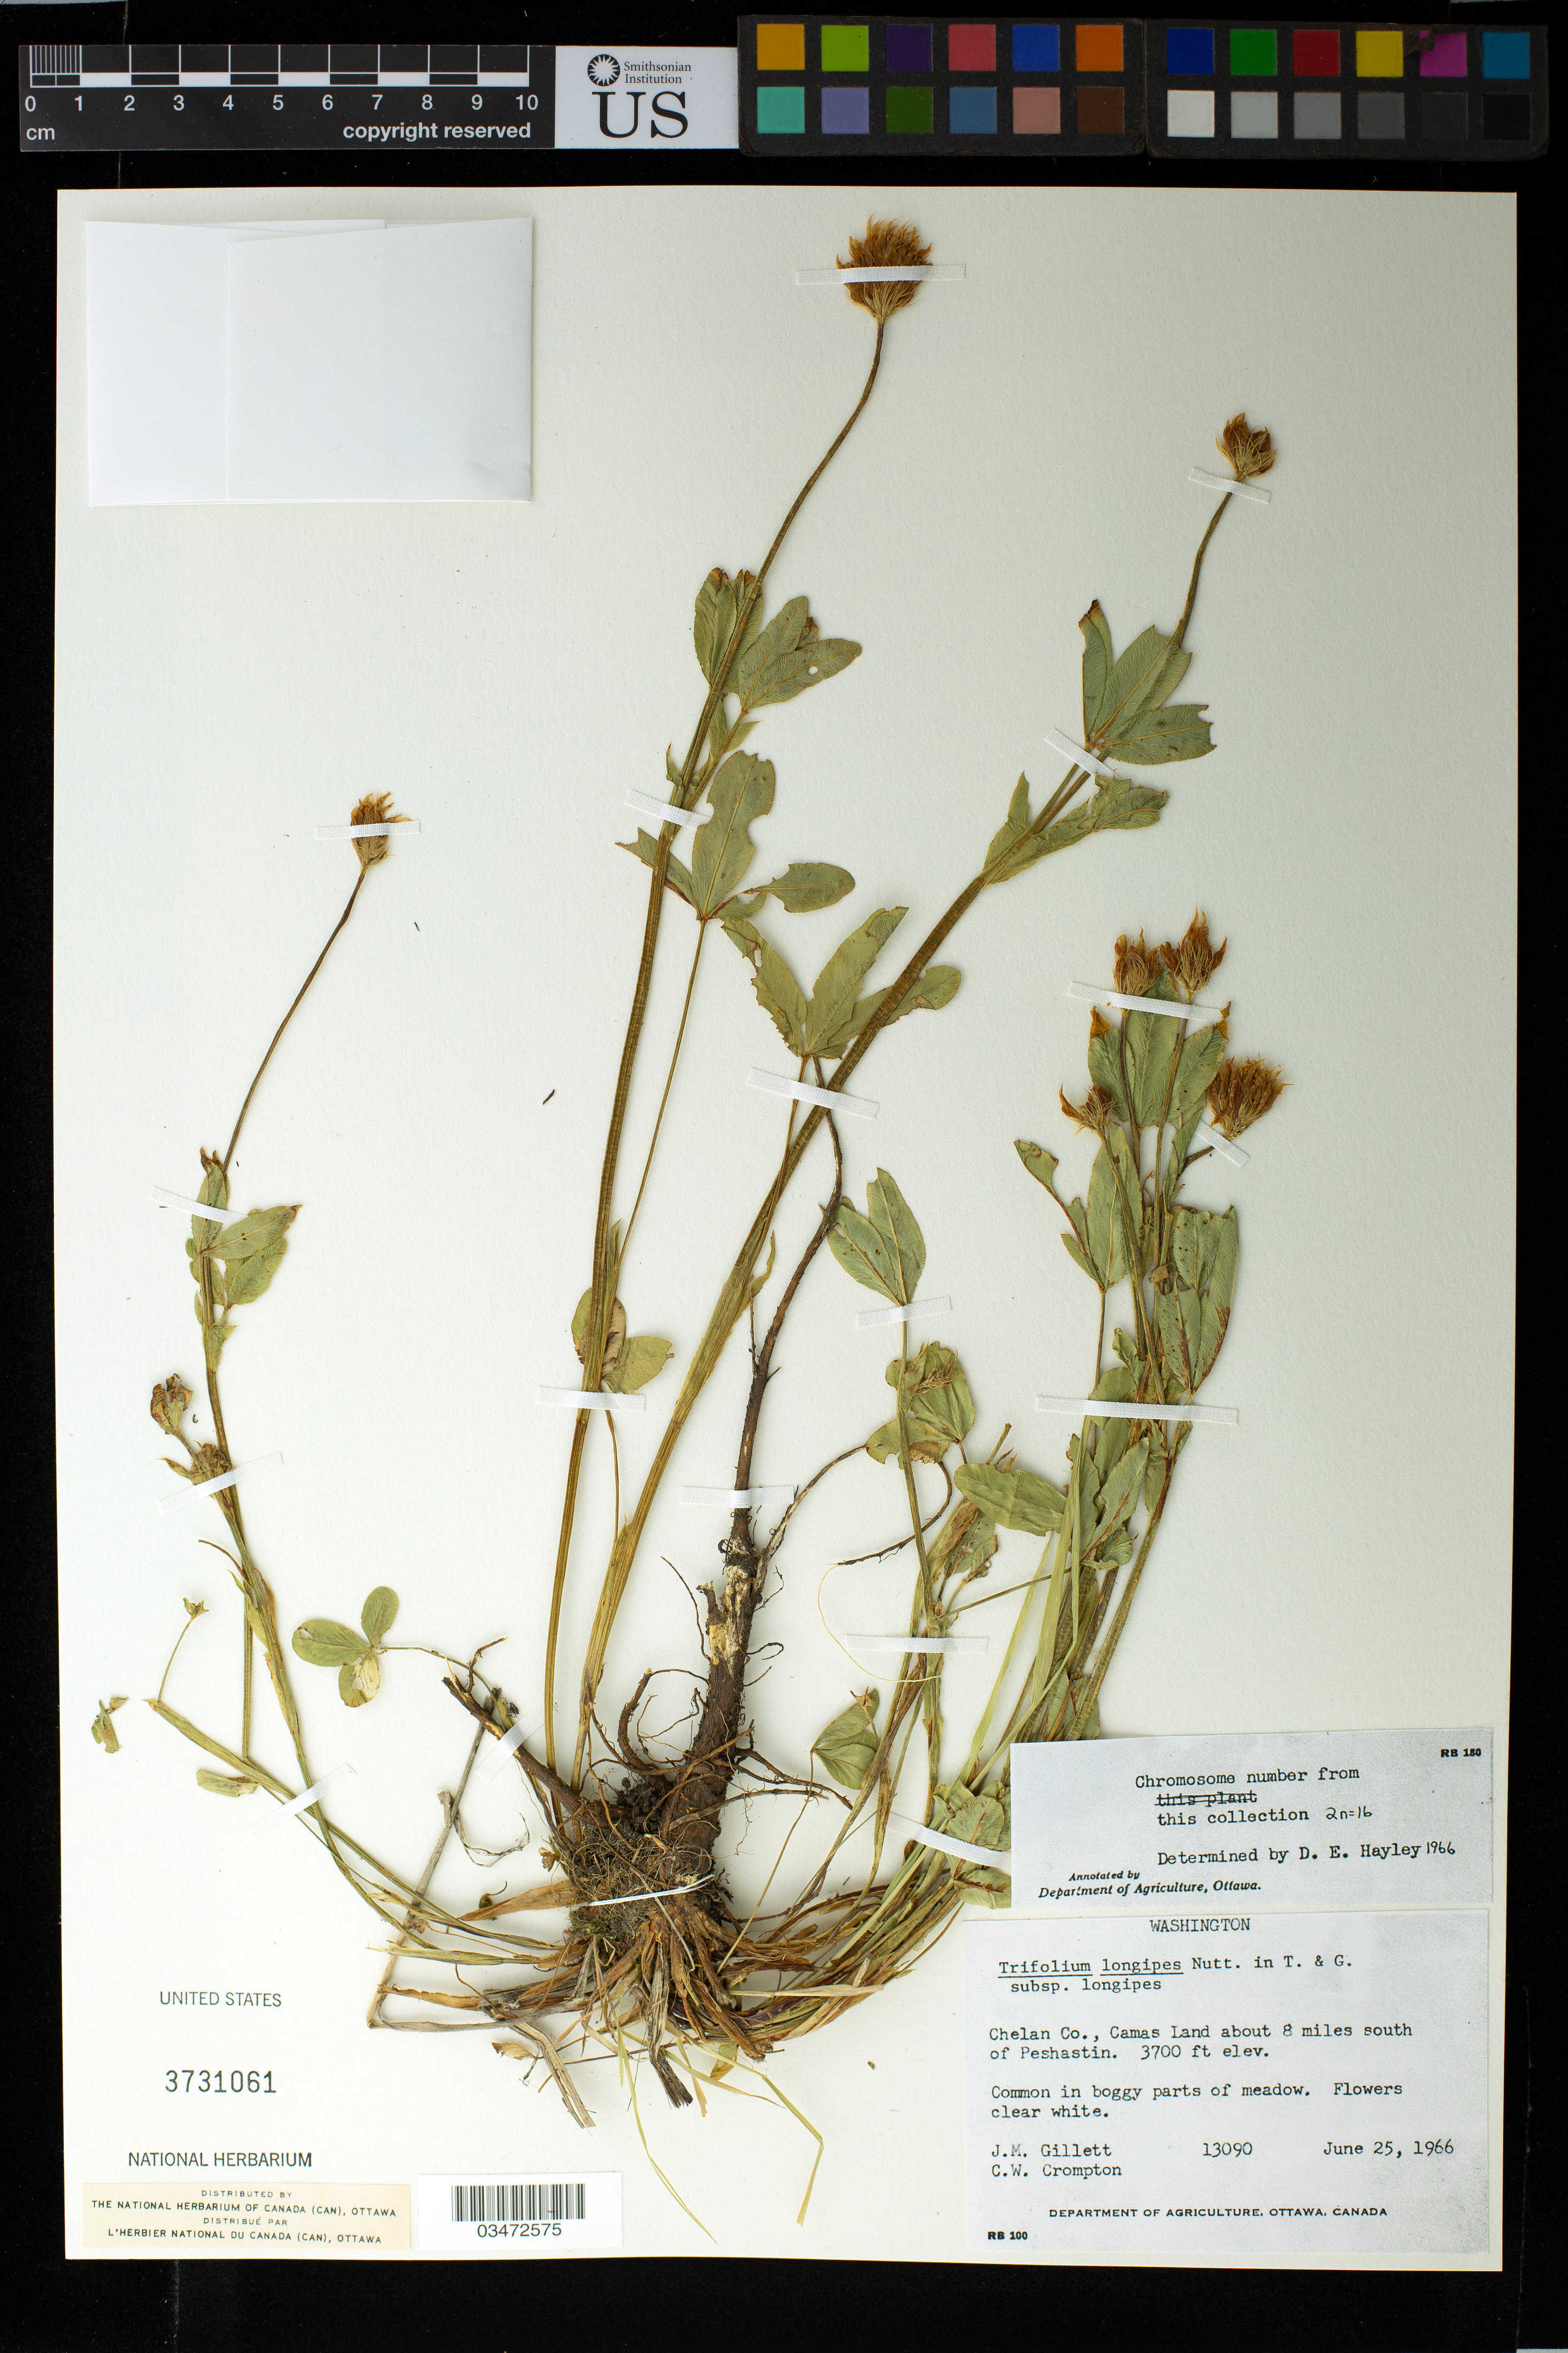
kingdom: Plantae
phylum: Tracheophyta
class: Magnoliopsida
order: Fabales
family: Fabaceae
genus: Trifolium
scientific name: Trifolium longipes subsp. longipes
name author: Nutt.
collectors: J. Gillett & C. W. Crompton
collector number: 13090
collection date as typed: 25 Jun 1966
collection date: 1966-06-25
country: United States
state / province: Washington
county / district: Chelan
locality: Chelan Co., Camas Land about 8 miles south of Peshastin.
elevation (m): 1128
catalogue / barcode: US 3731061